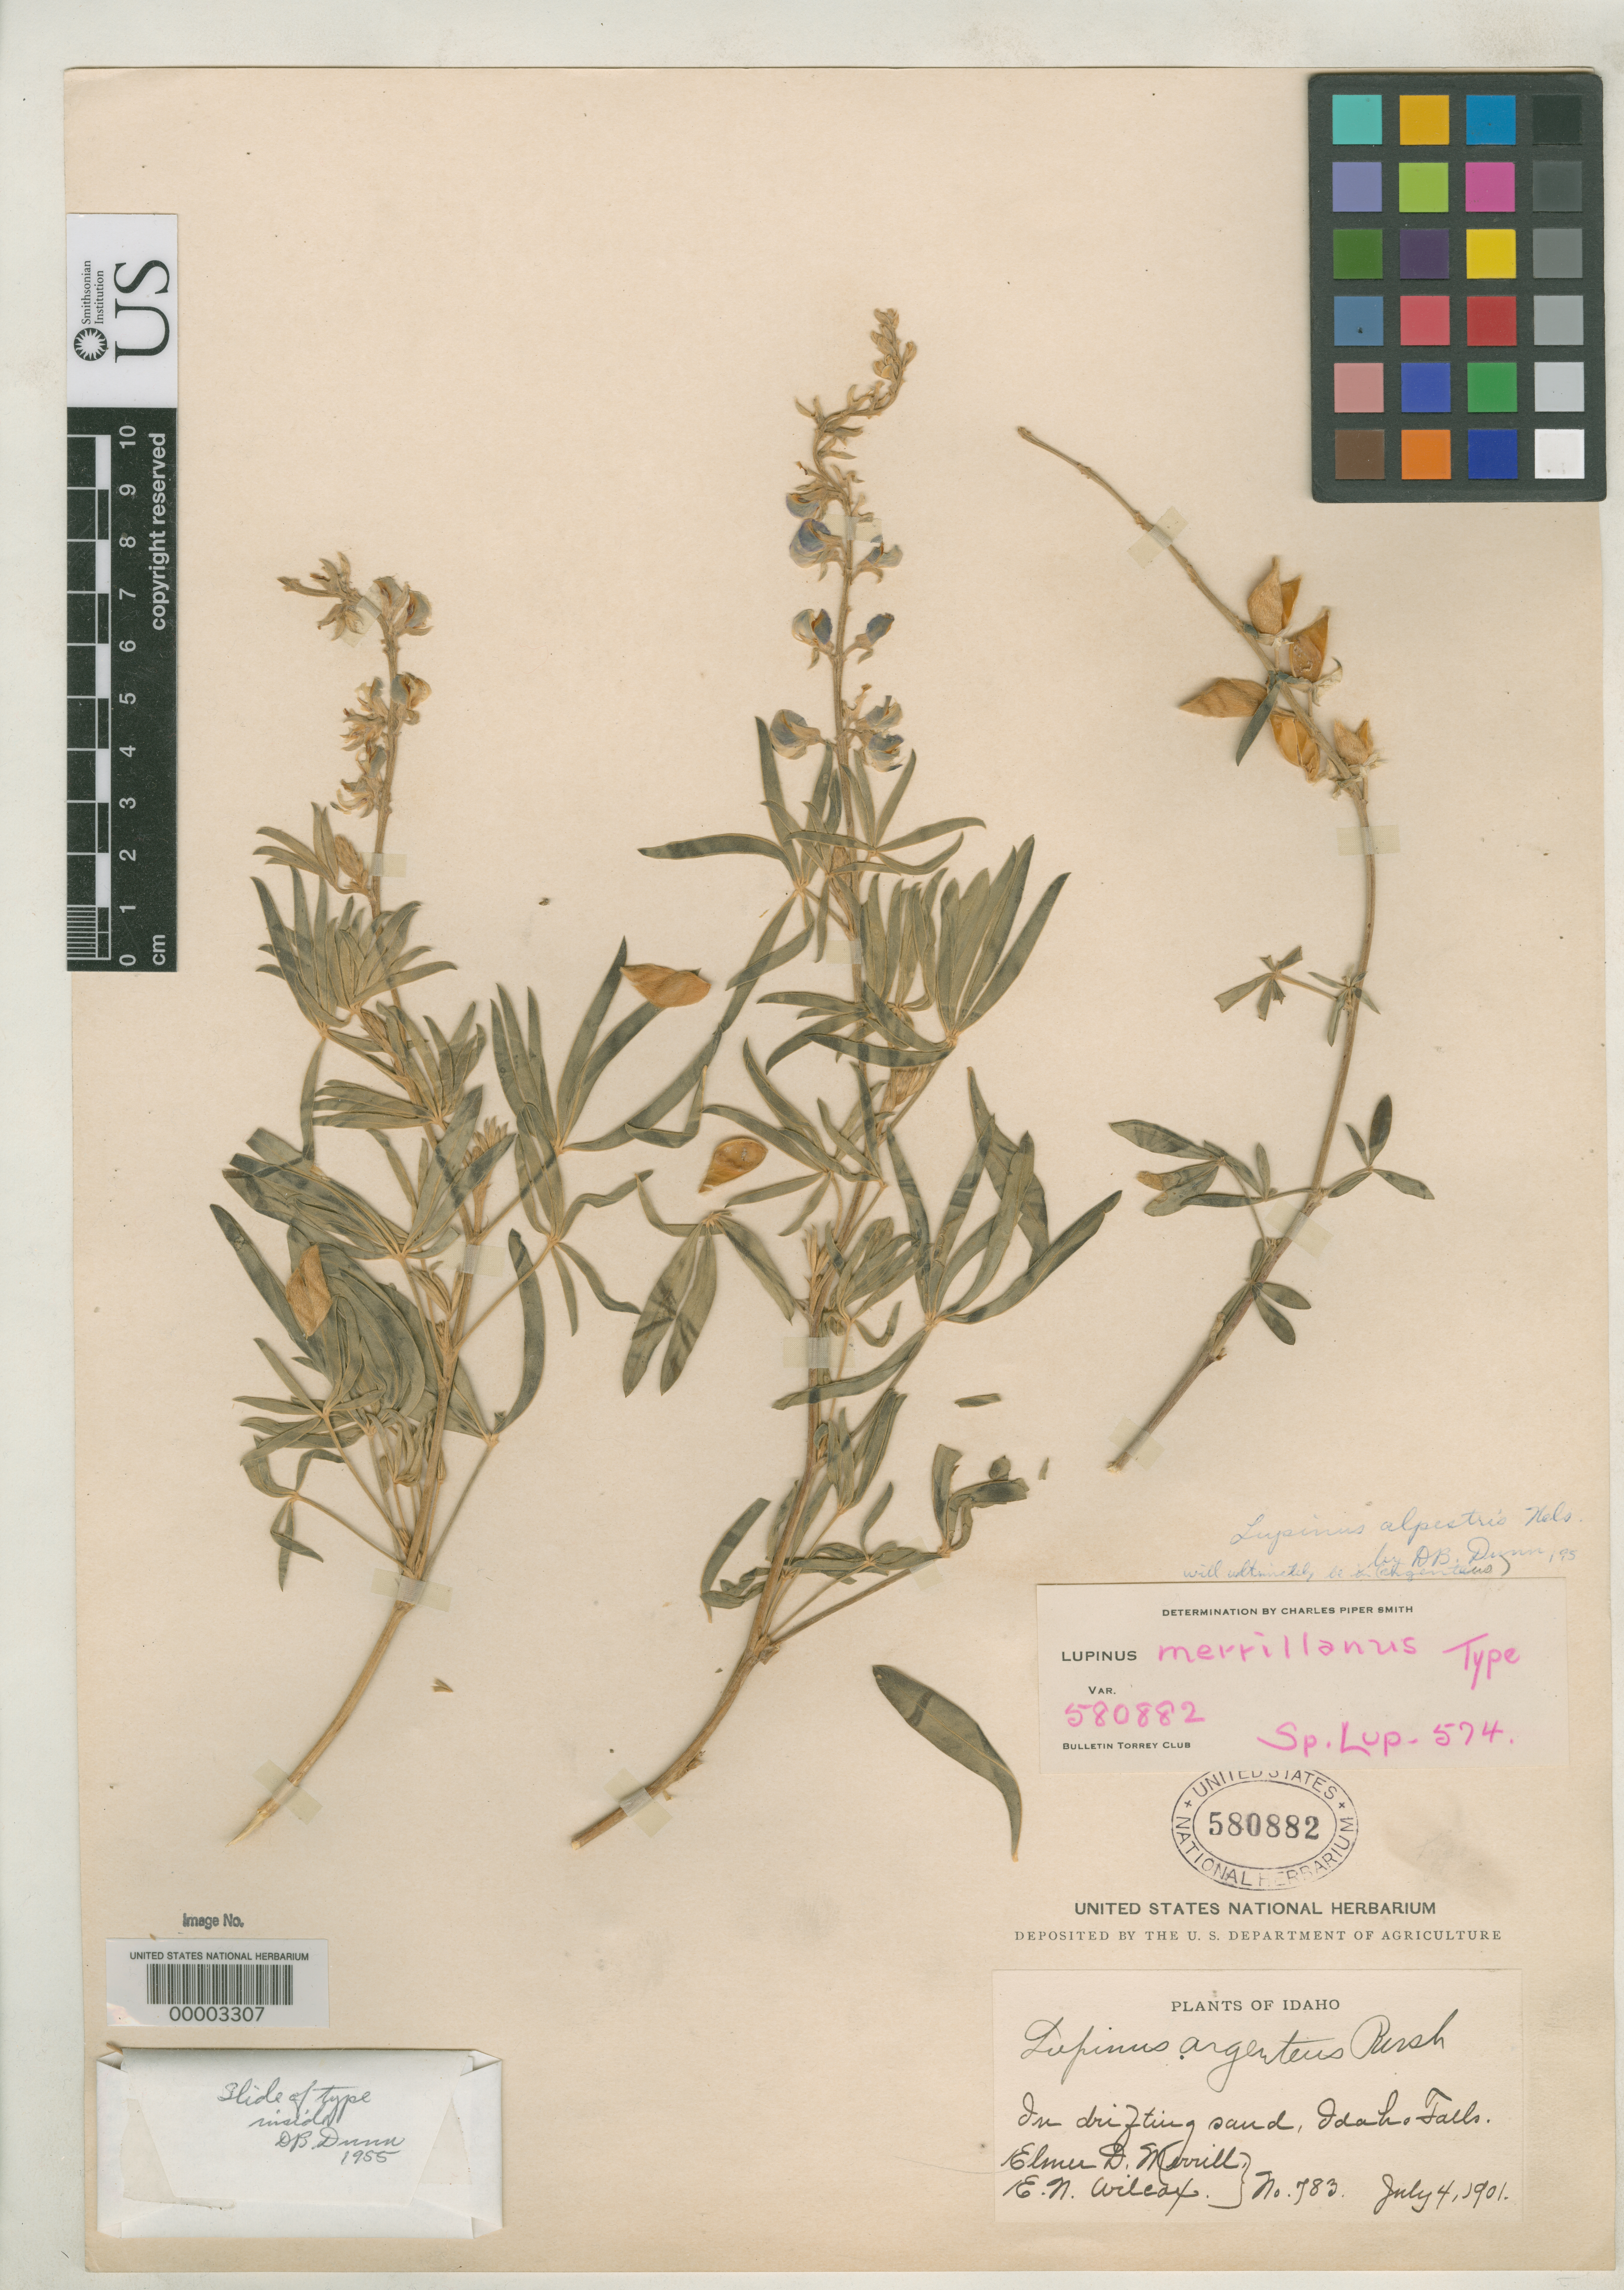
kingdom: Plantae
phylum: Tracheophyta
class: Magnoliopsida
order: Fabales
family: Fabaceae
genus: Lupinus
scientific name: Lupinus merrillanus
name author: C.P. Sm.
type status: Holotype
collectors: E. D. Merrill & E. Wilcox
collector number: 783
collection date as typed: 04 Jul 1901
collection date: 1901-07-04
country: United States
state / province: Idaho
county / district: Bonneville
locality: Idaho Falls.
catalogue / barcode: US 580882